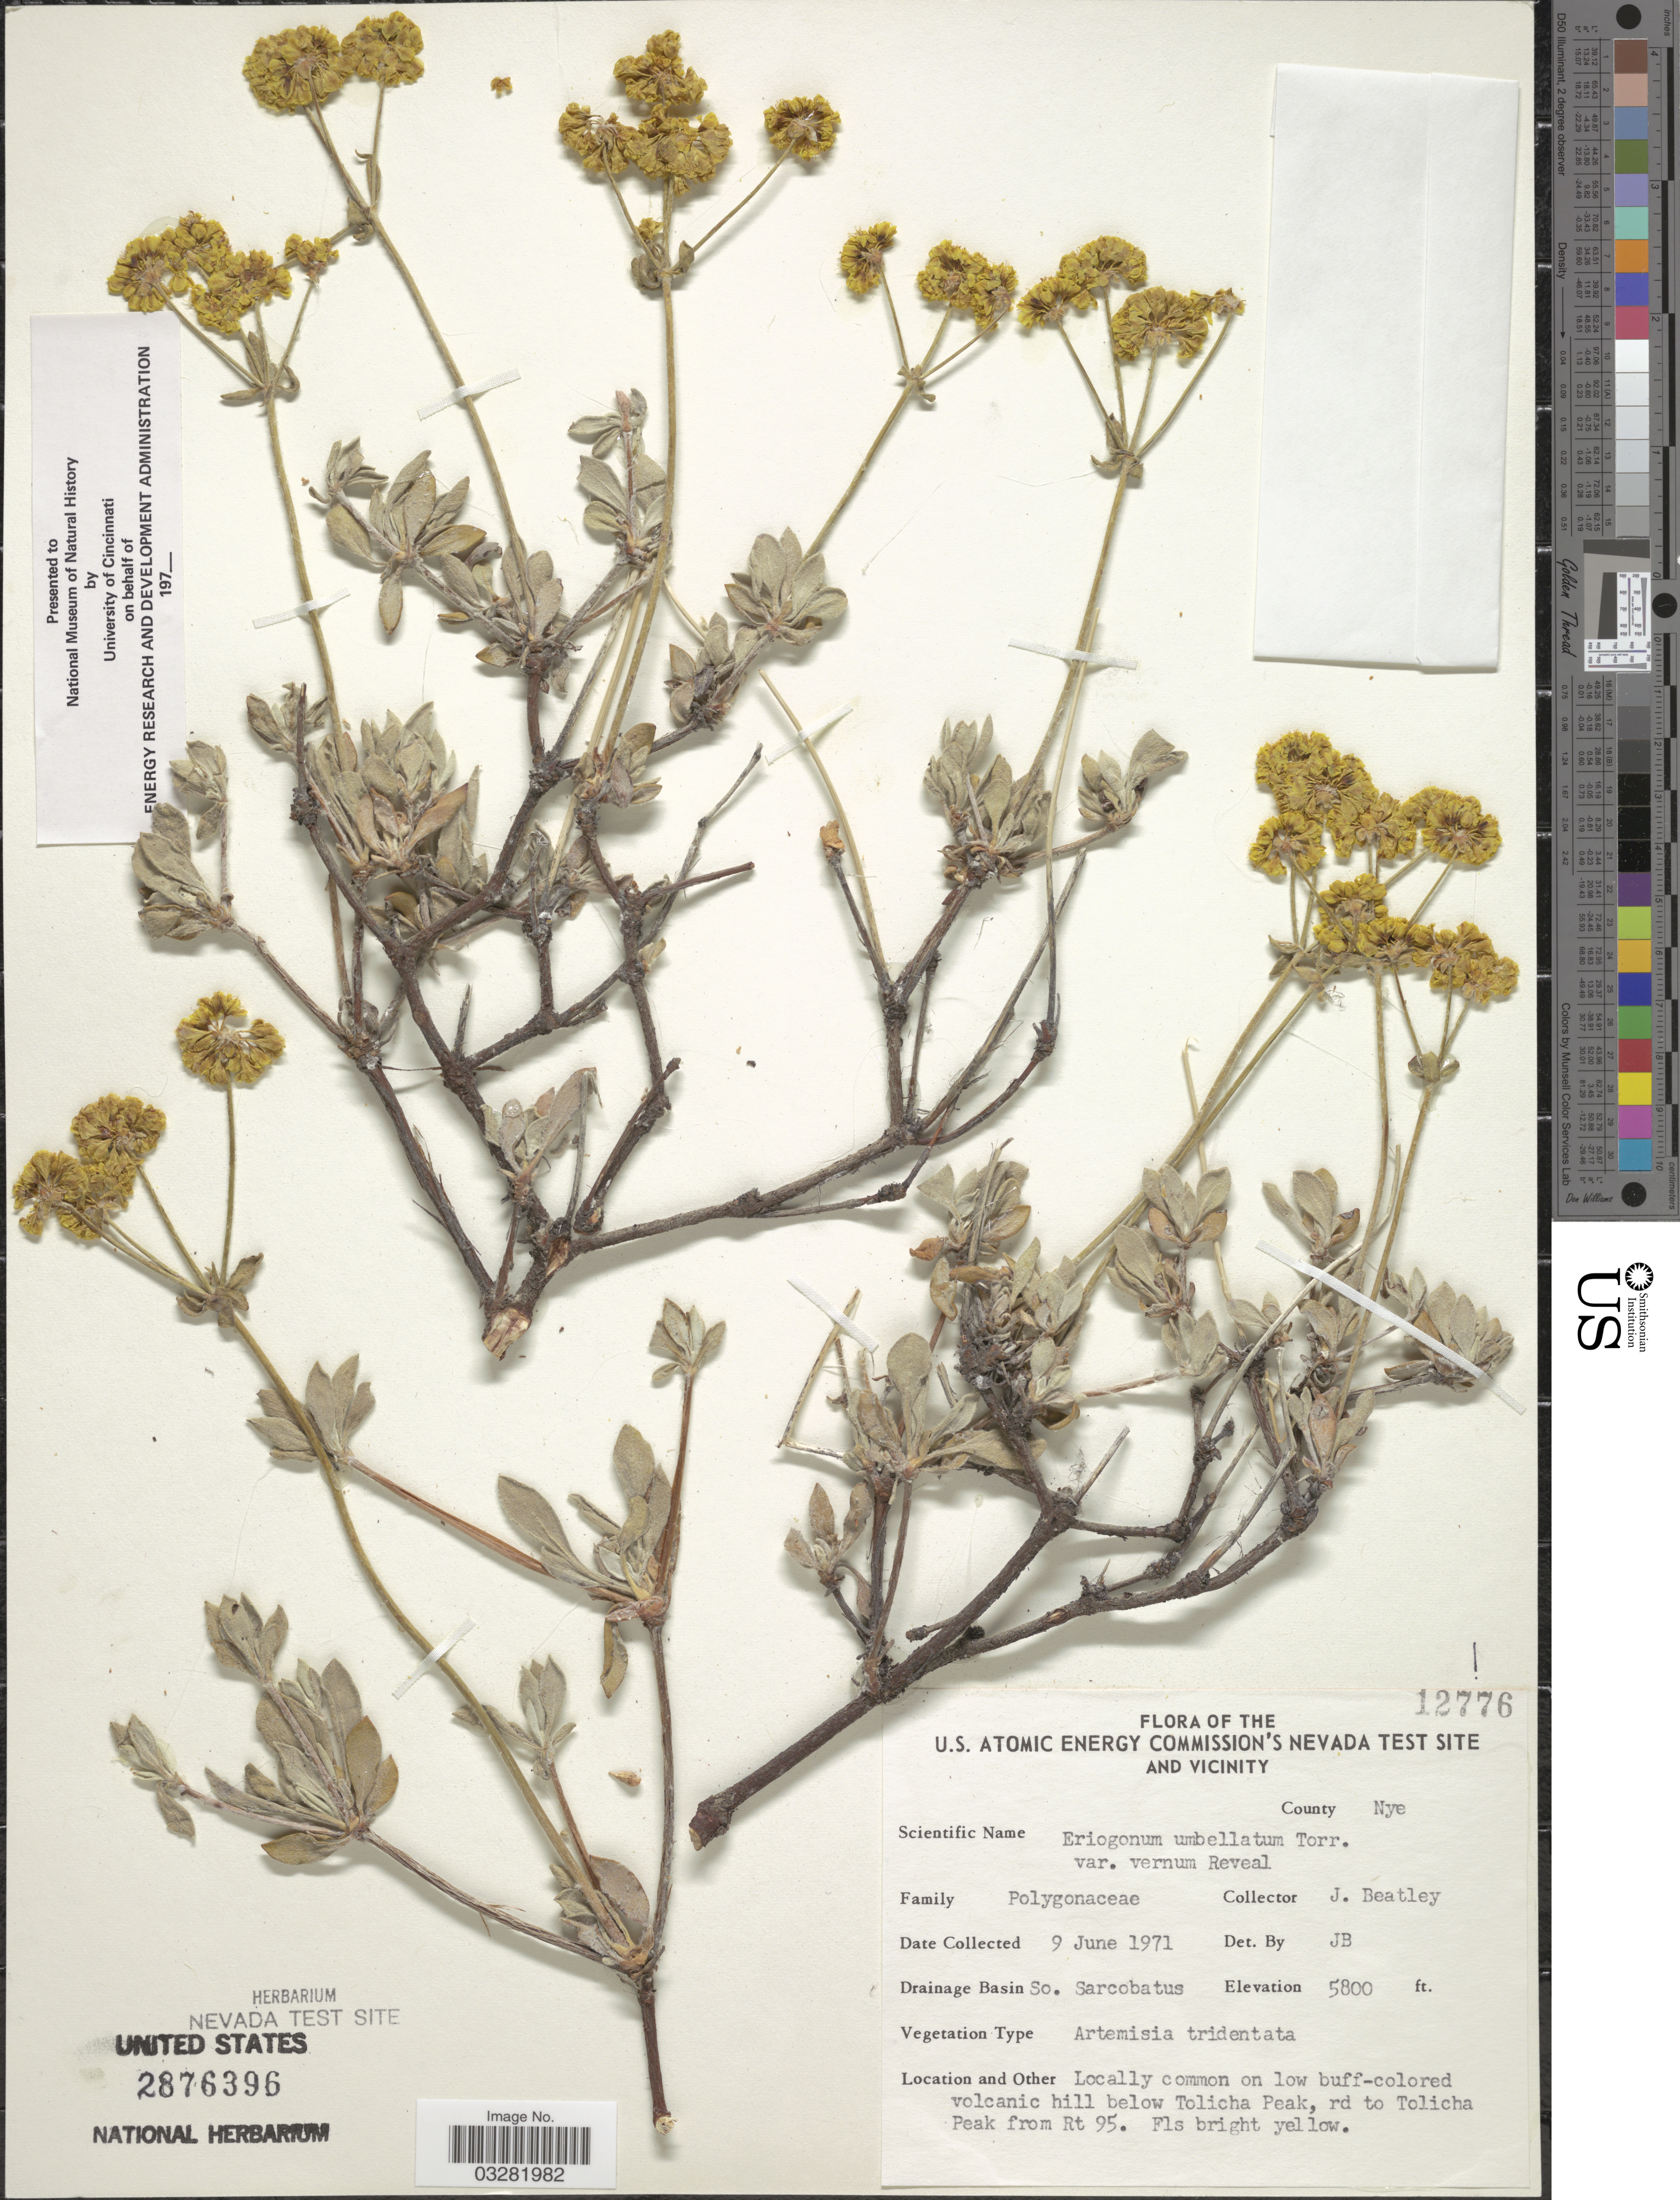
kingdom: Plantae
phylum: Tracheophyta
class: Magnoliopsida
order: Caryophyllales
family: Polygonaceae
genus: Eriogonum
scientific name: Eriogonum umbellatum var. vernum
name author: Reveal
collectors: J. C. Beatley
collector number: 12776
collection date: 1971-06-09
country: United States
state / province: Nevada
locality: The U.S. Atomic Energy Commission's Nevada Test Site and Vicinity. County Nye. Drainage Basin So. Sarcobatus. On low buff-colored volcanic hill below Tolicha Peak, rd to Tolicha Peak from Rt 95.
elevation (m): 1768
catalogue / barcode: US 2876396